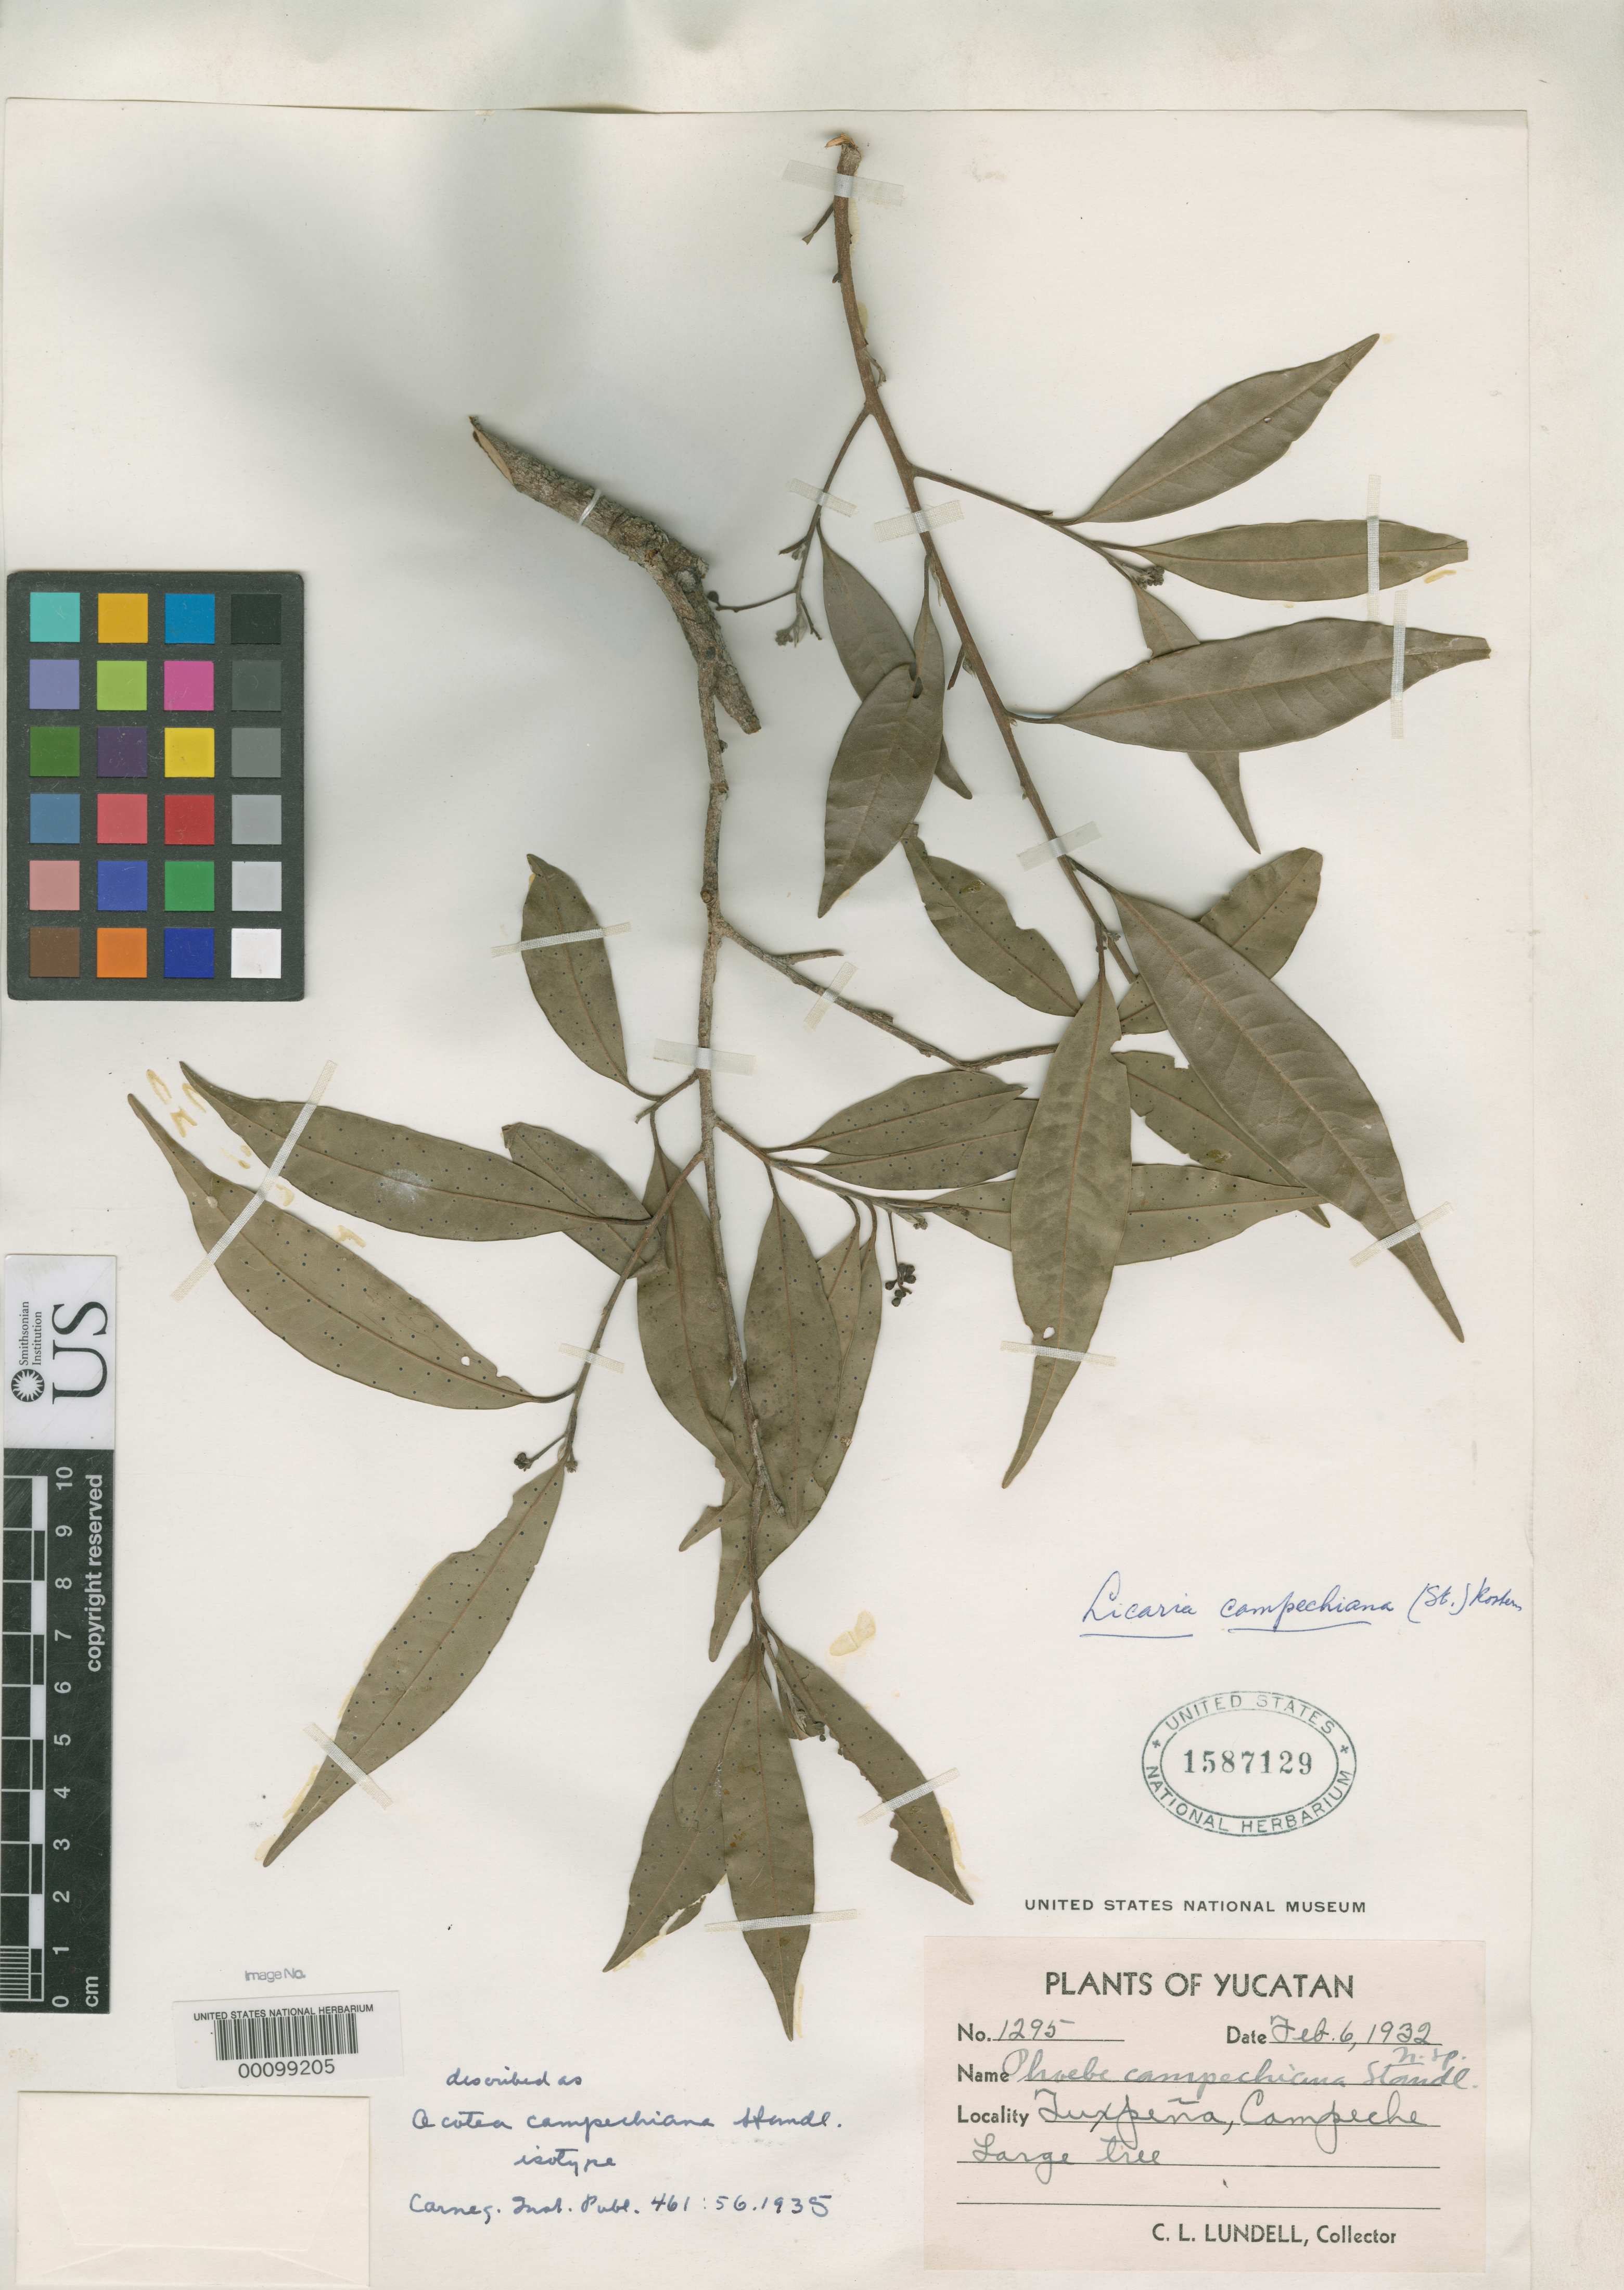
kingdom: Plantae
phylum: Tracheophyta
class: Magnoliopsida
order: Laurales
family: Lauraceae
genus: Ocotea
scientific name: Ocotea campechiana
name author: Standl.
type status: Isotype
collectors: C. L. Lundell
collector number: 1295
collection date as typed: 06 Feb 1932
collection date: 1932-02-06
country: Mexico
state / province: Campeche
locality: Turpena.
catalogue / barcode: US 1587129